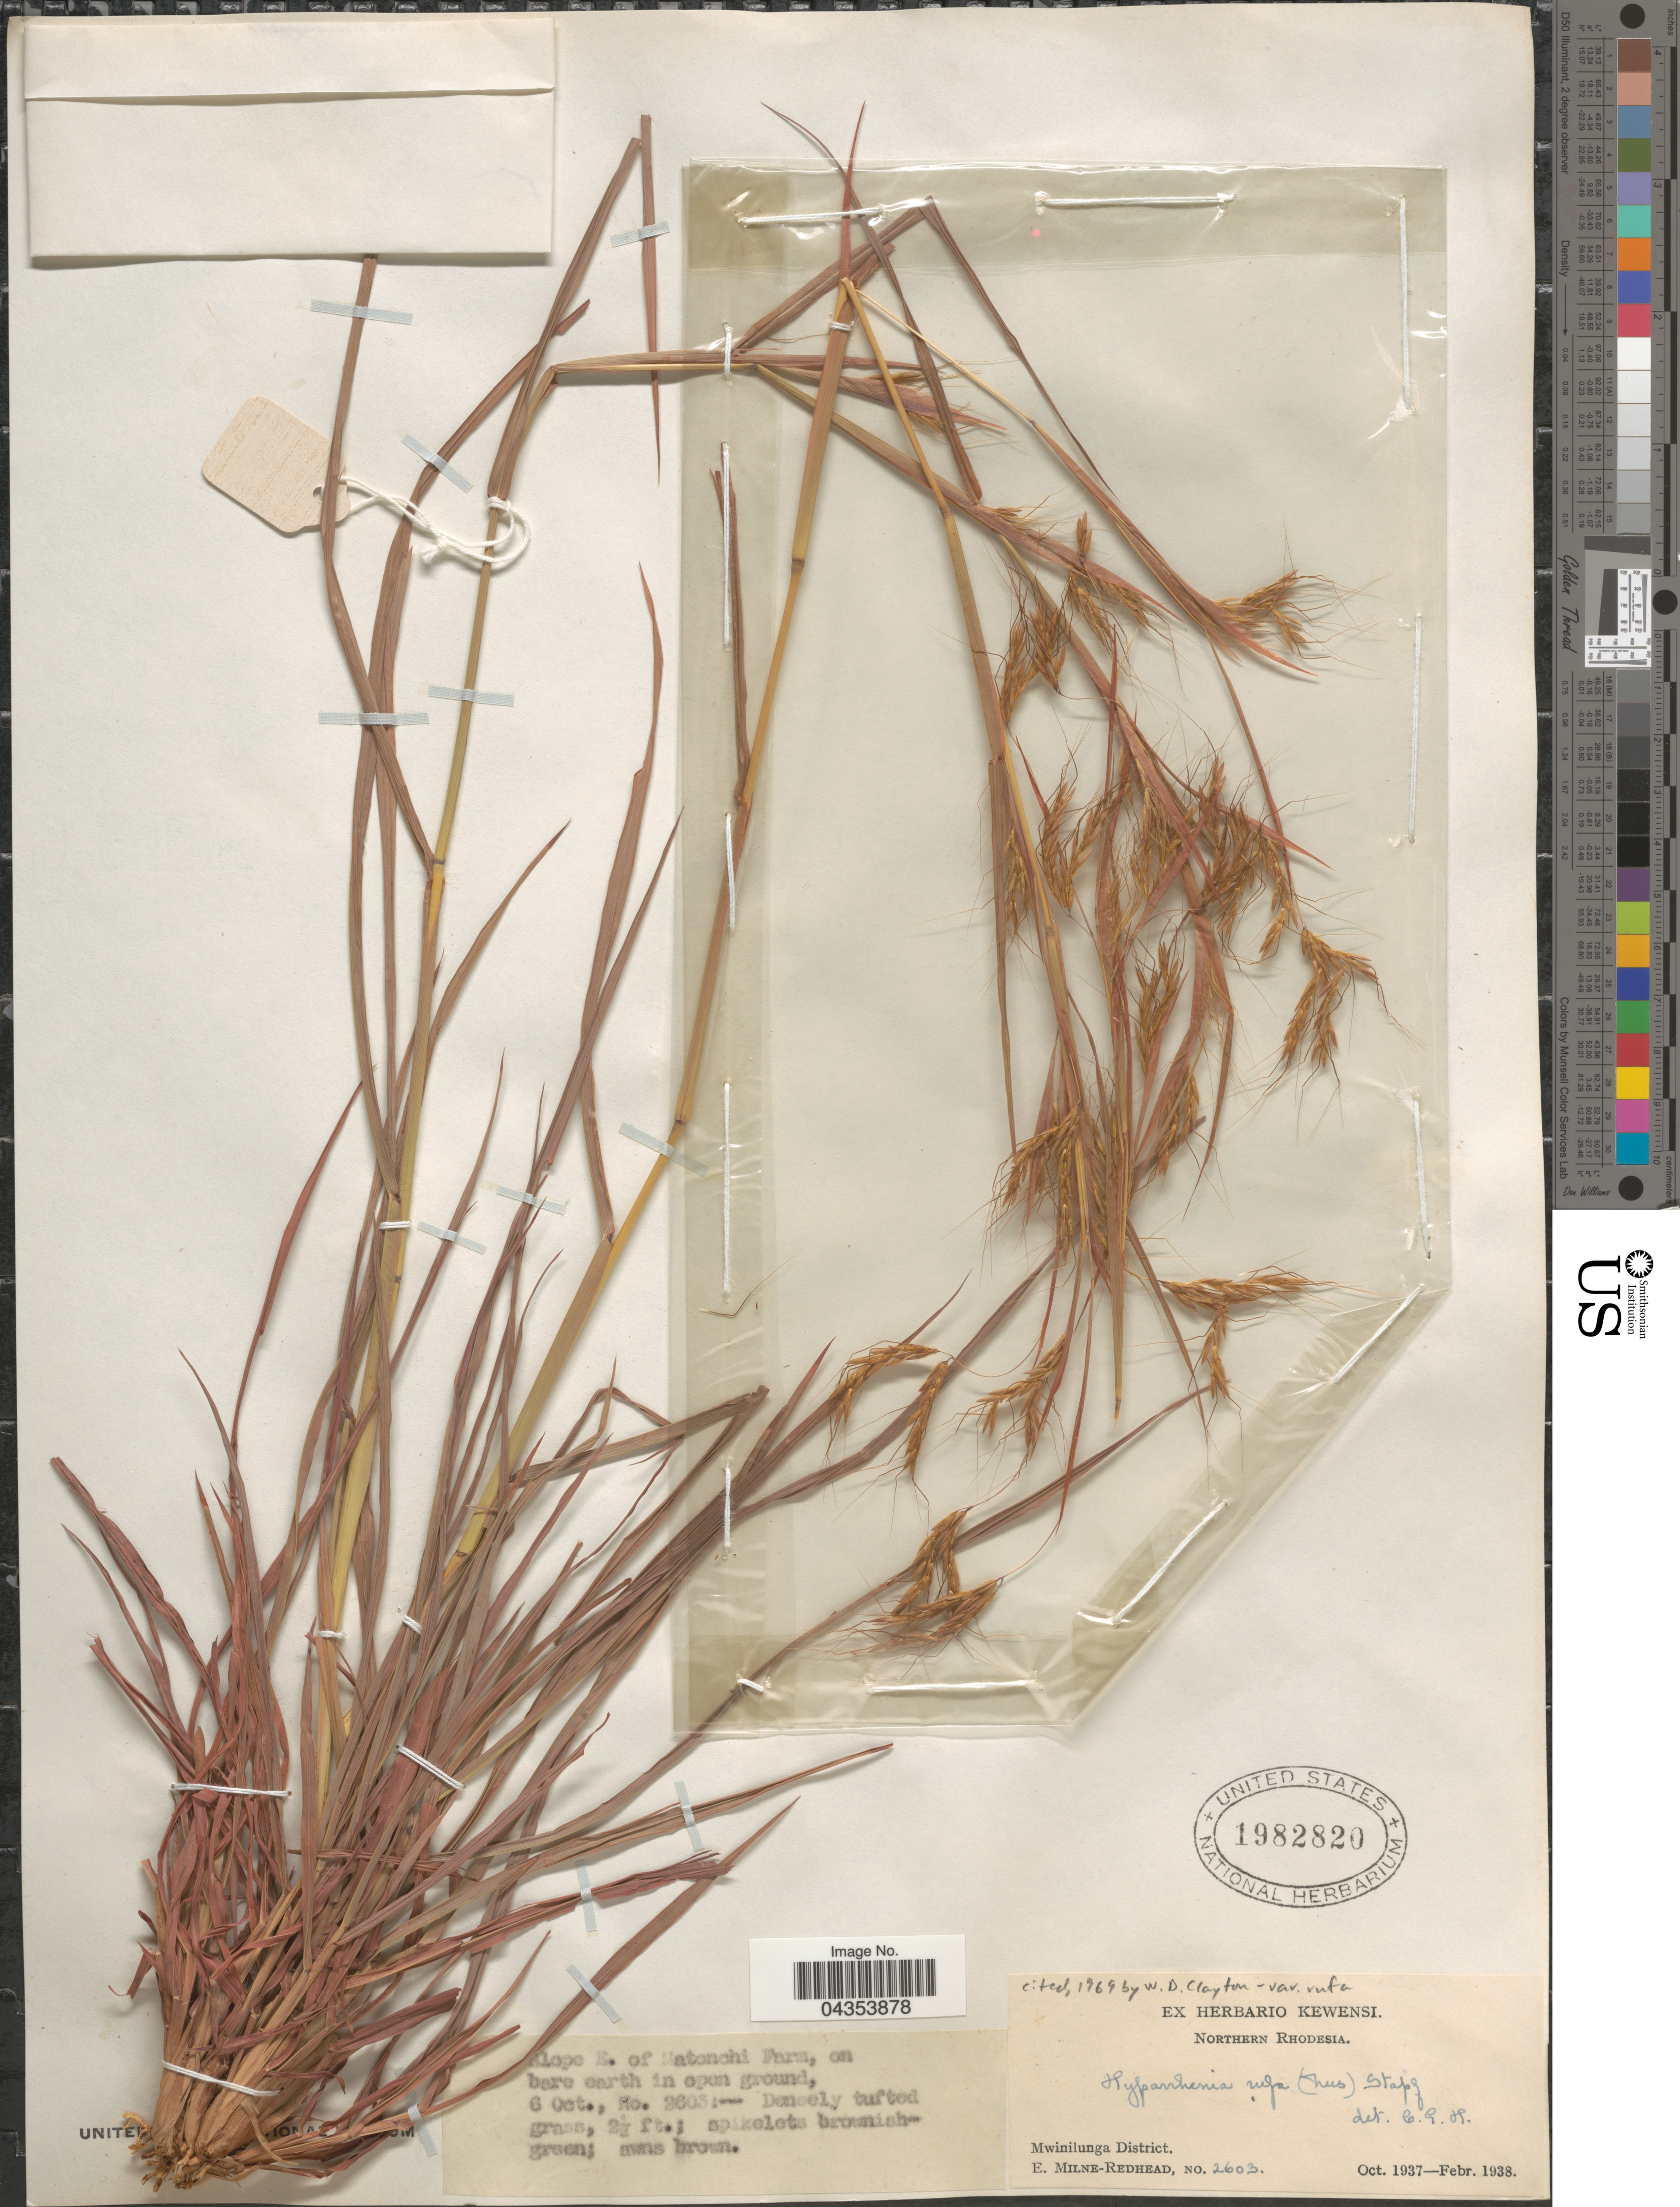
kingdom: Plantae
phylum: Tracheophyta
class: Liliopsida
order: Poales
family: Poaceae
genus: Hyparrhenia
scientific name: Hyparrhenia rufa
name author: (Nees) Stapf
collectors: E. W. Milne-Redhead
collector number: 2603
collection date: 1937-10-06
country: Zambia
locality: Slope E. of Matonchi Farm, on bare earth in open ground. Northern Rhodesia. Mwinilunga District.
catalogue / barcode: US 1982820